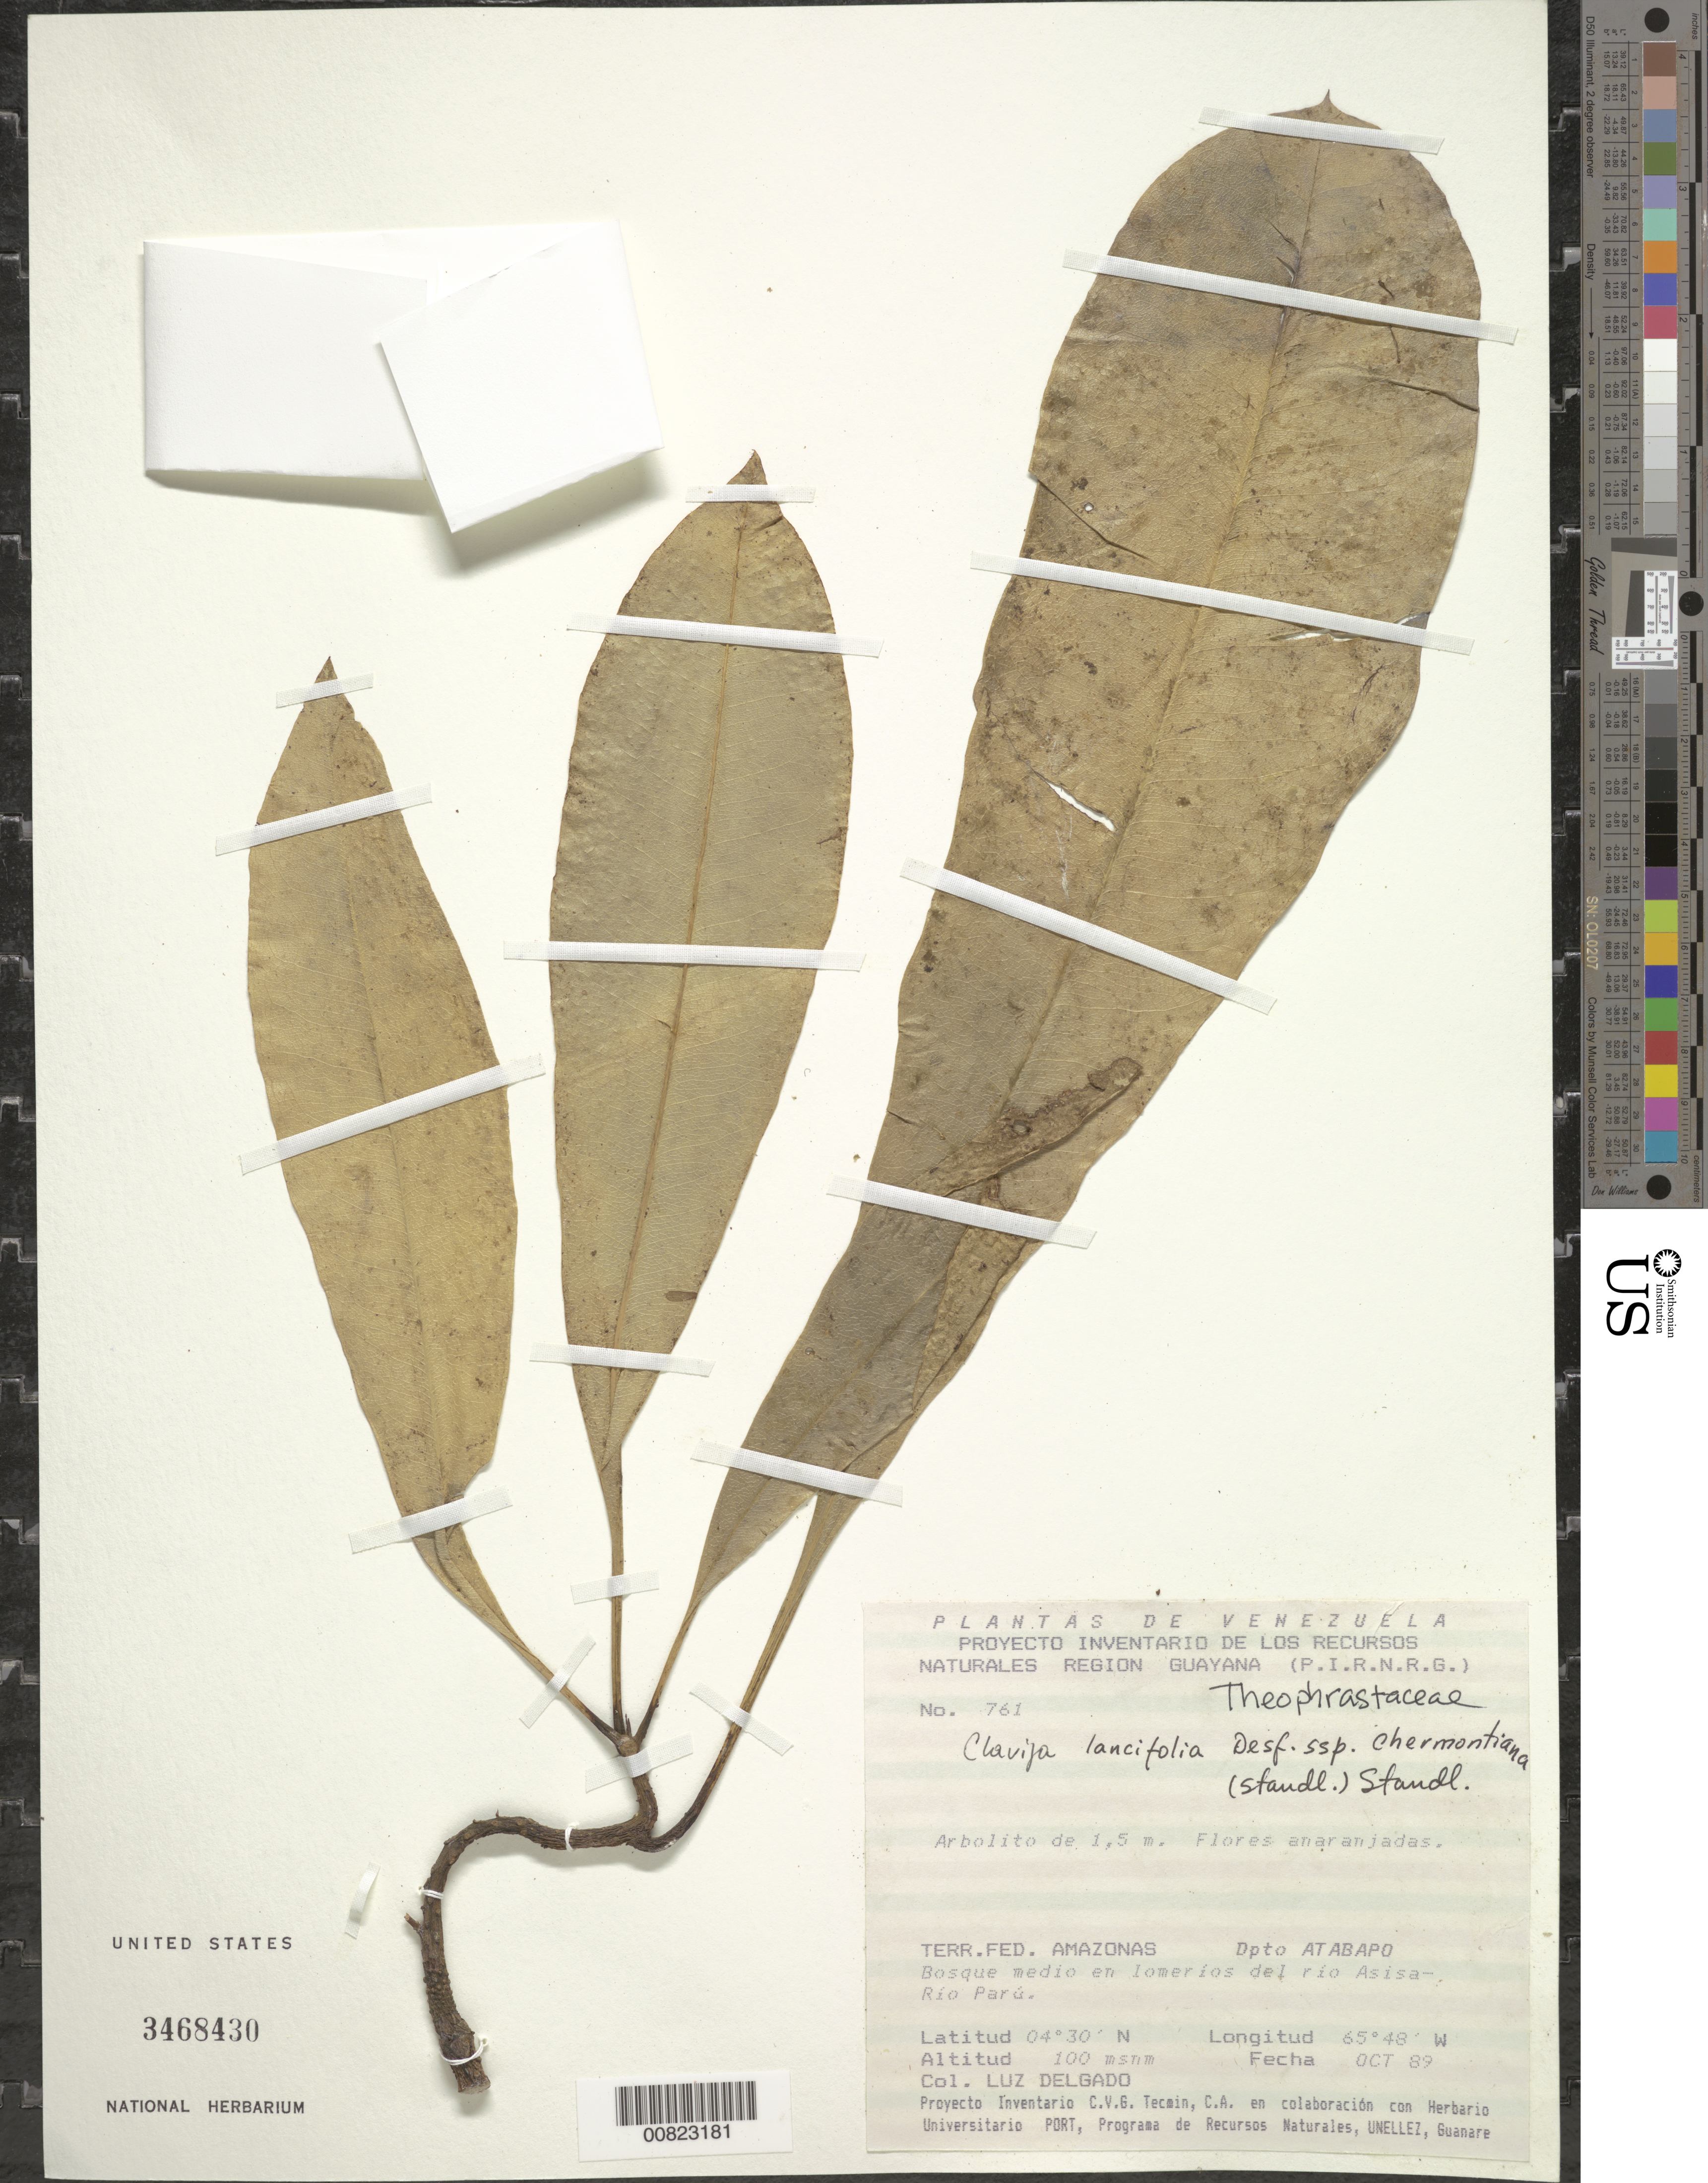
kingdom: Plantae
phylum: Tracheophyta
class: Magnoliopsida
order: Ericales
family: Primulaceae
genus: Clavija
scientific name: Clavija lancifolia subsp. chermontiana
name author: (Standl.) B. Ståhl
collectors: L. Delgado V.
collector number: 761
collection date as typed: Oct-89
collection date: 1989-10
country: Venezuela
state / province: Amazonas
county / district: Atabapo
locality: Río Asisa-Río Parú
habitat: Bosque medio en lomerios del rio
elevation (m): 100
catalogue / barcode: US 3468430